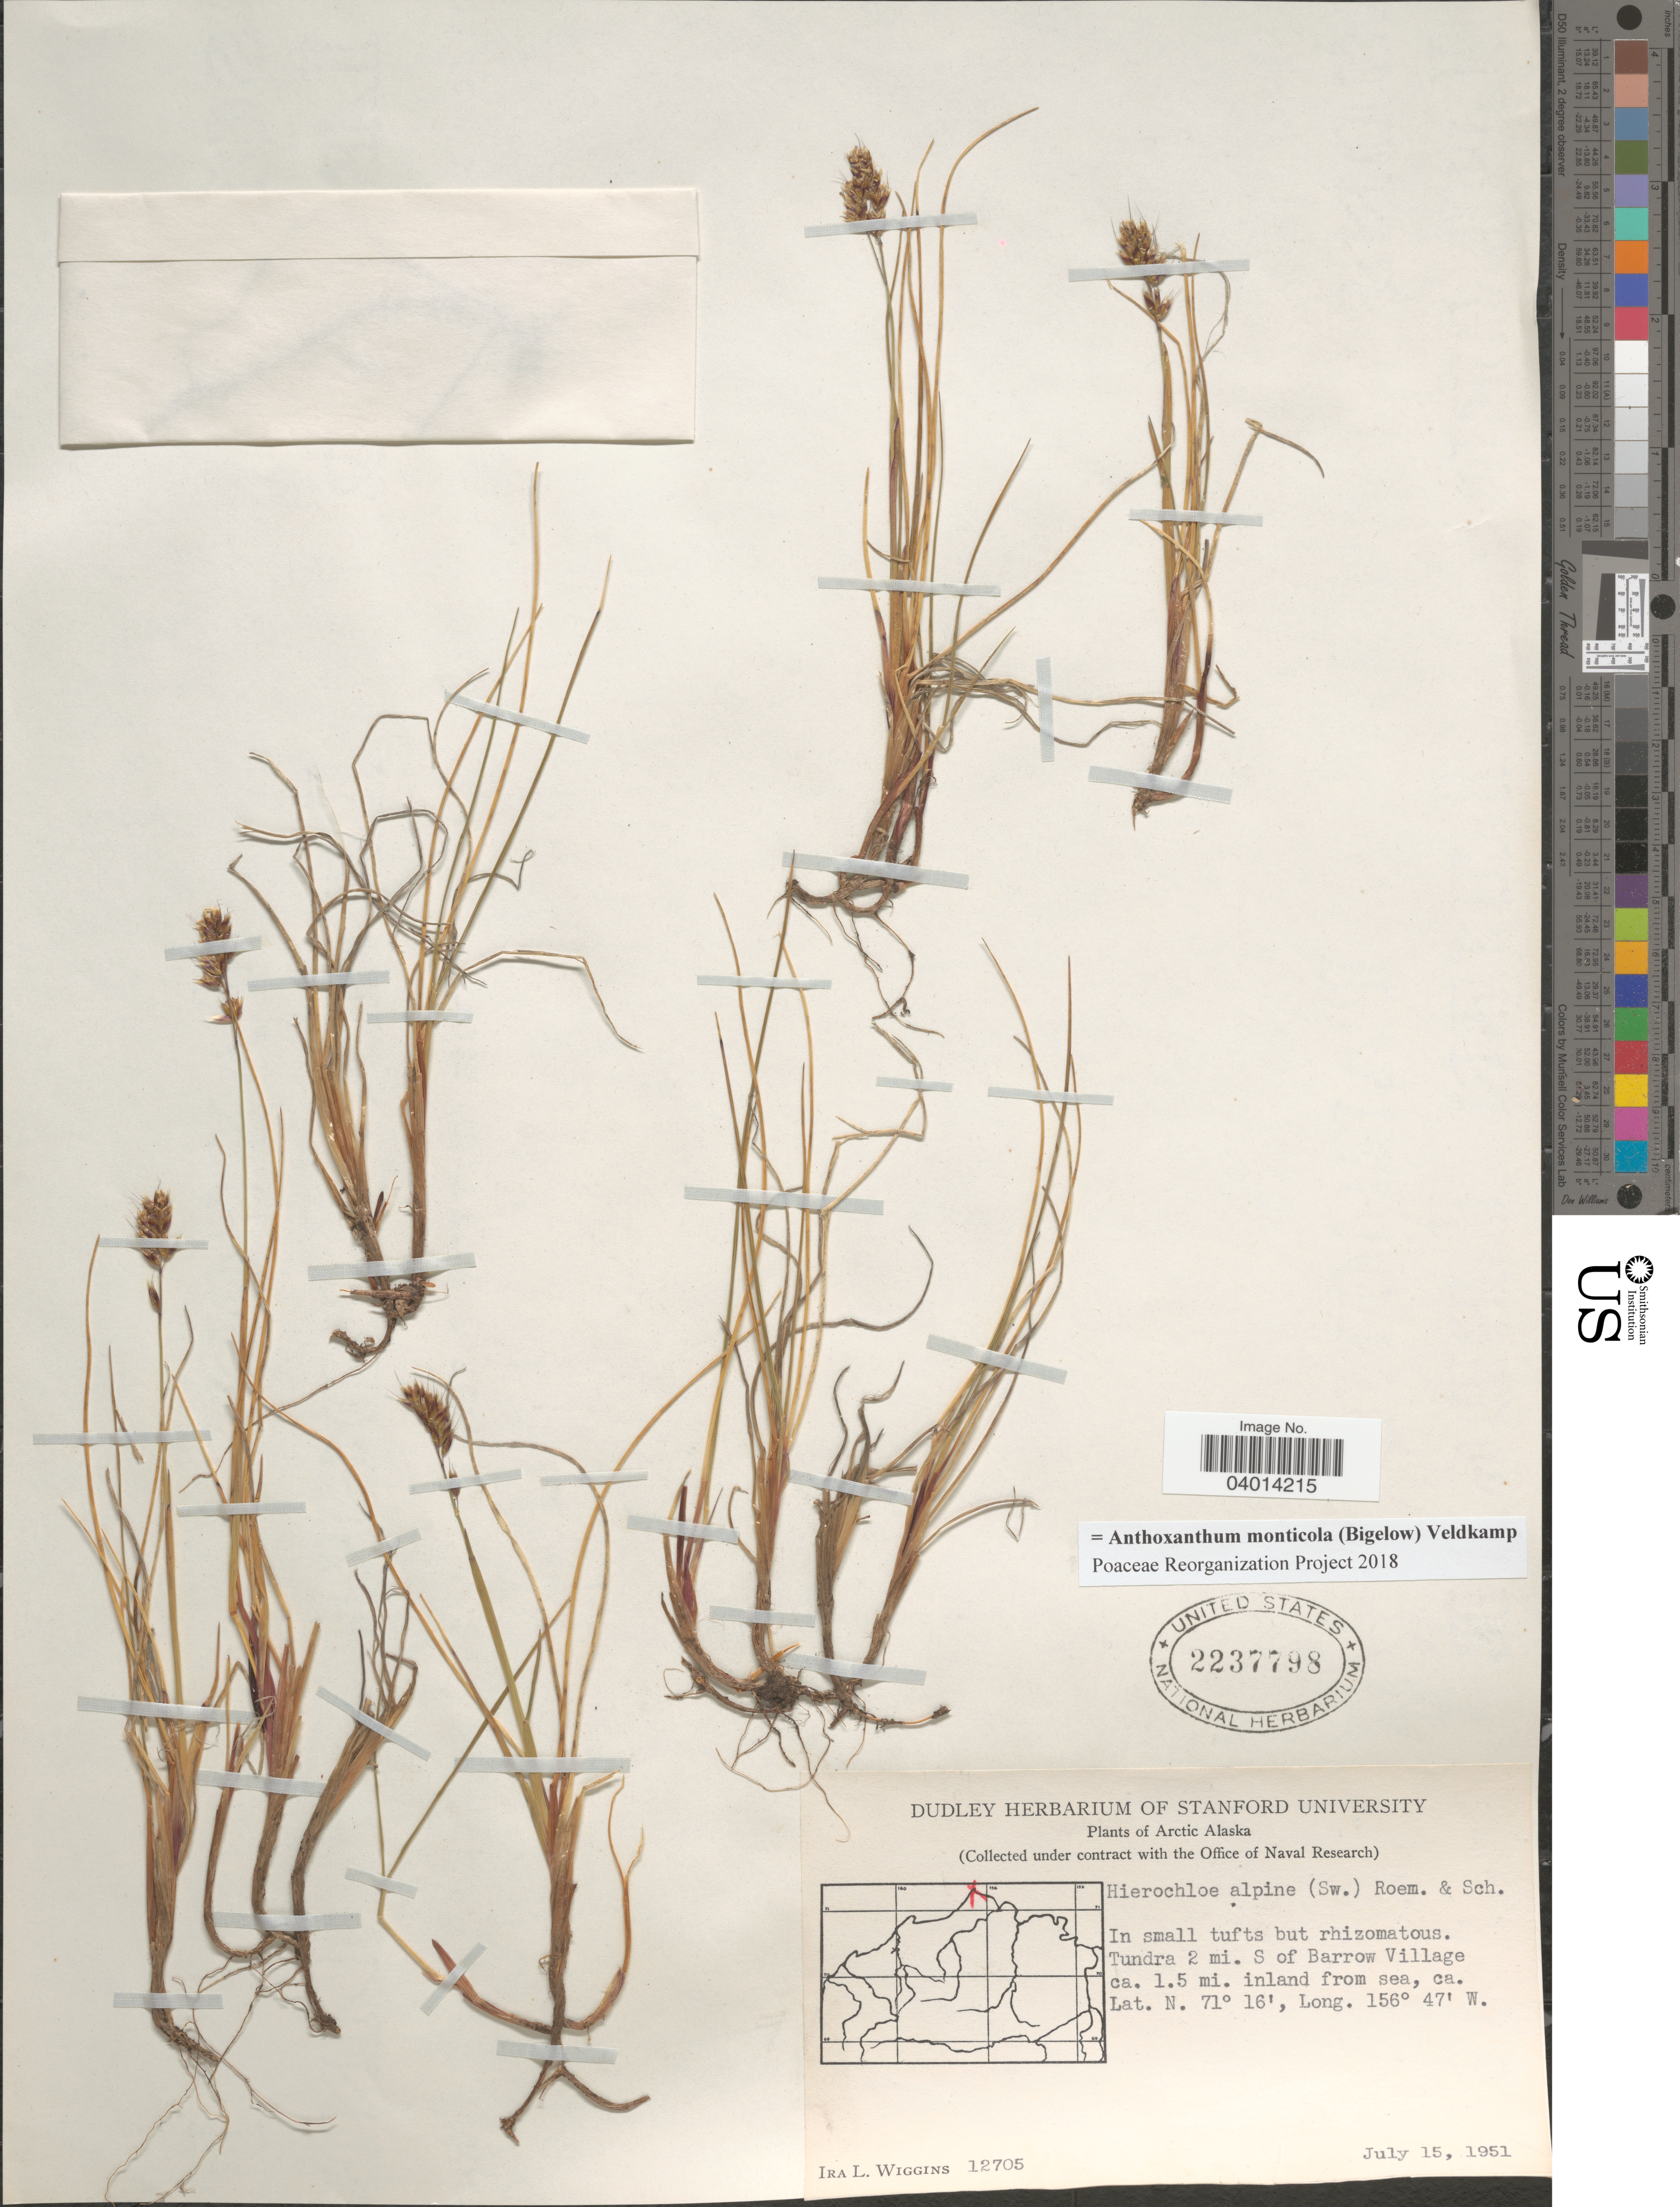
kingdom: Plantae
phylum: Tracheophyta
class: Liliopsida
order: Poales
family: Poaceae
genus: Anthoxanthum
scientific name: Anthoxanthum monticola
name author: (Bigelow) Veldkamp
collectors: I. L. Wiggins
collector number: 12705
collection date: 1951-07-15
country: United States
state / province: Alaska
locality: Arctic Alaska. Tundra 2 mi. S of Barrow Village ca. 1.5 mi. inland from sea.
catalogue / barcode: US 2237798